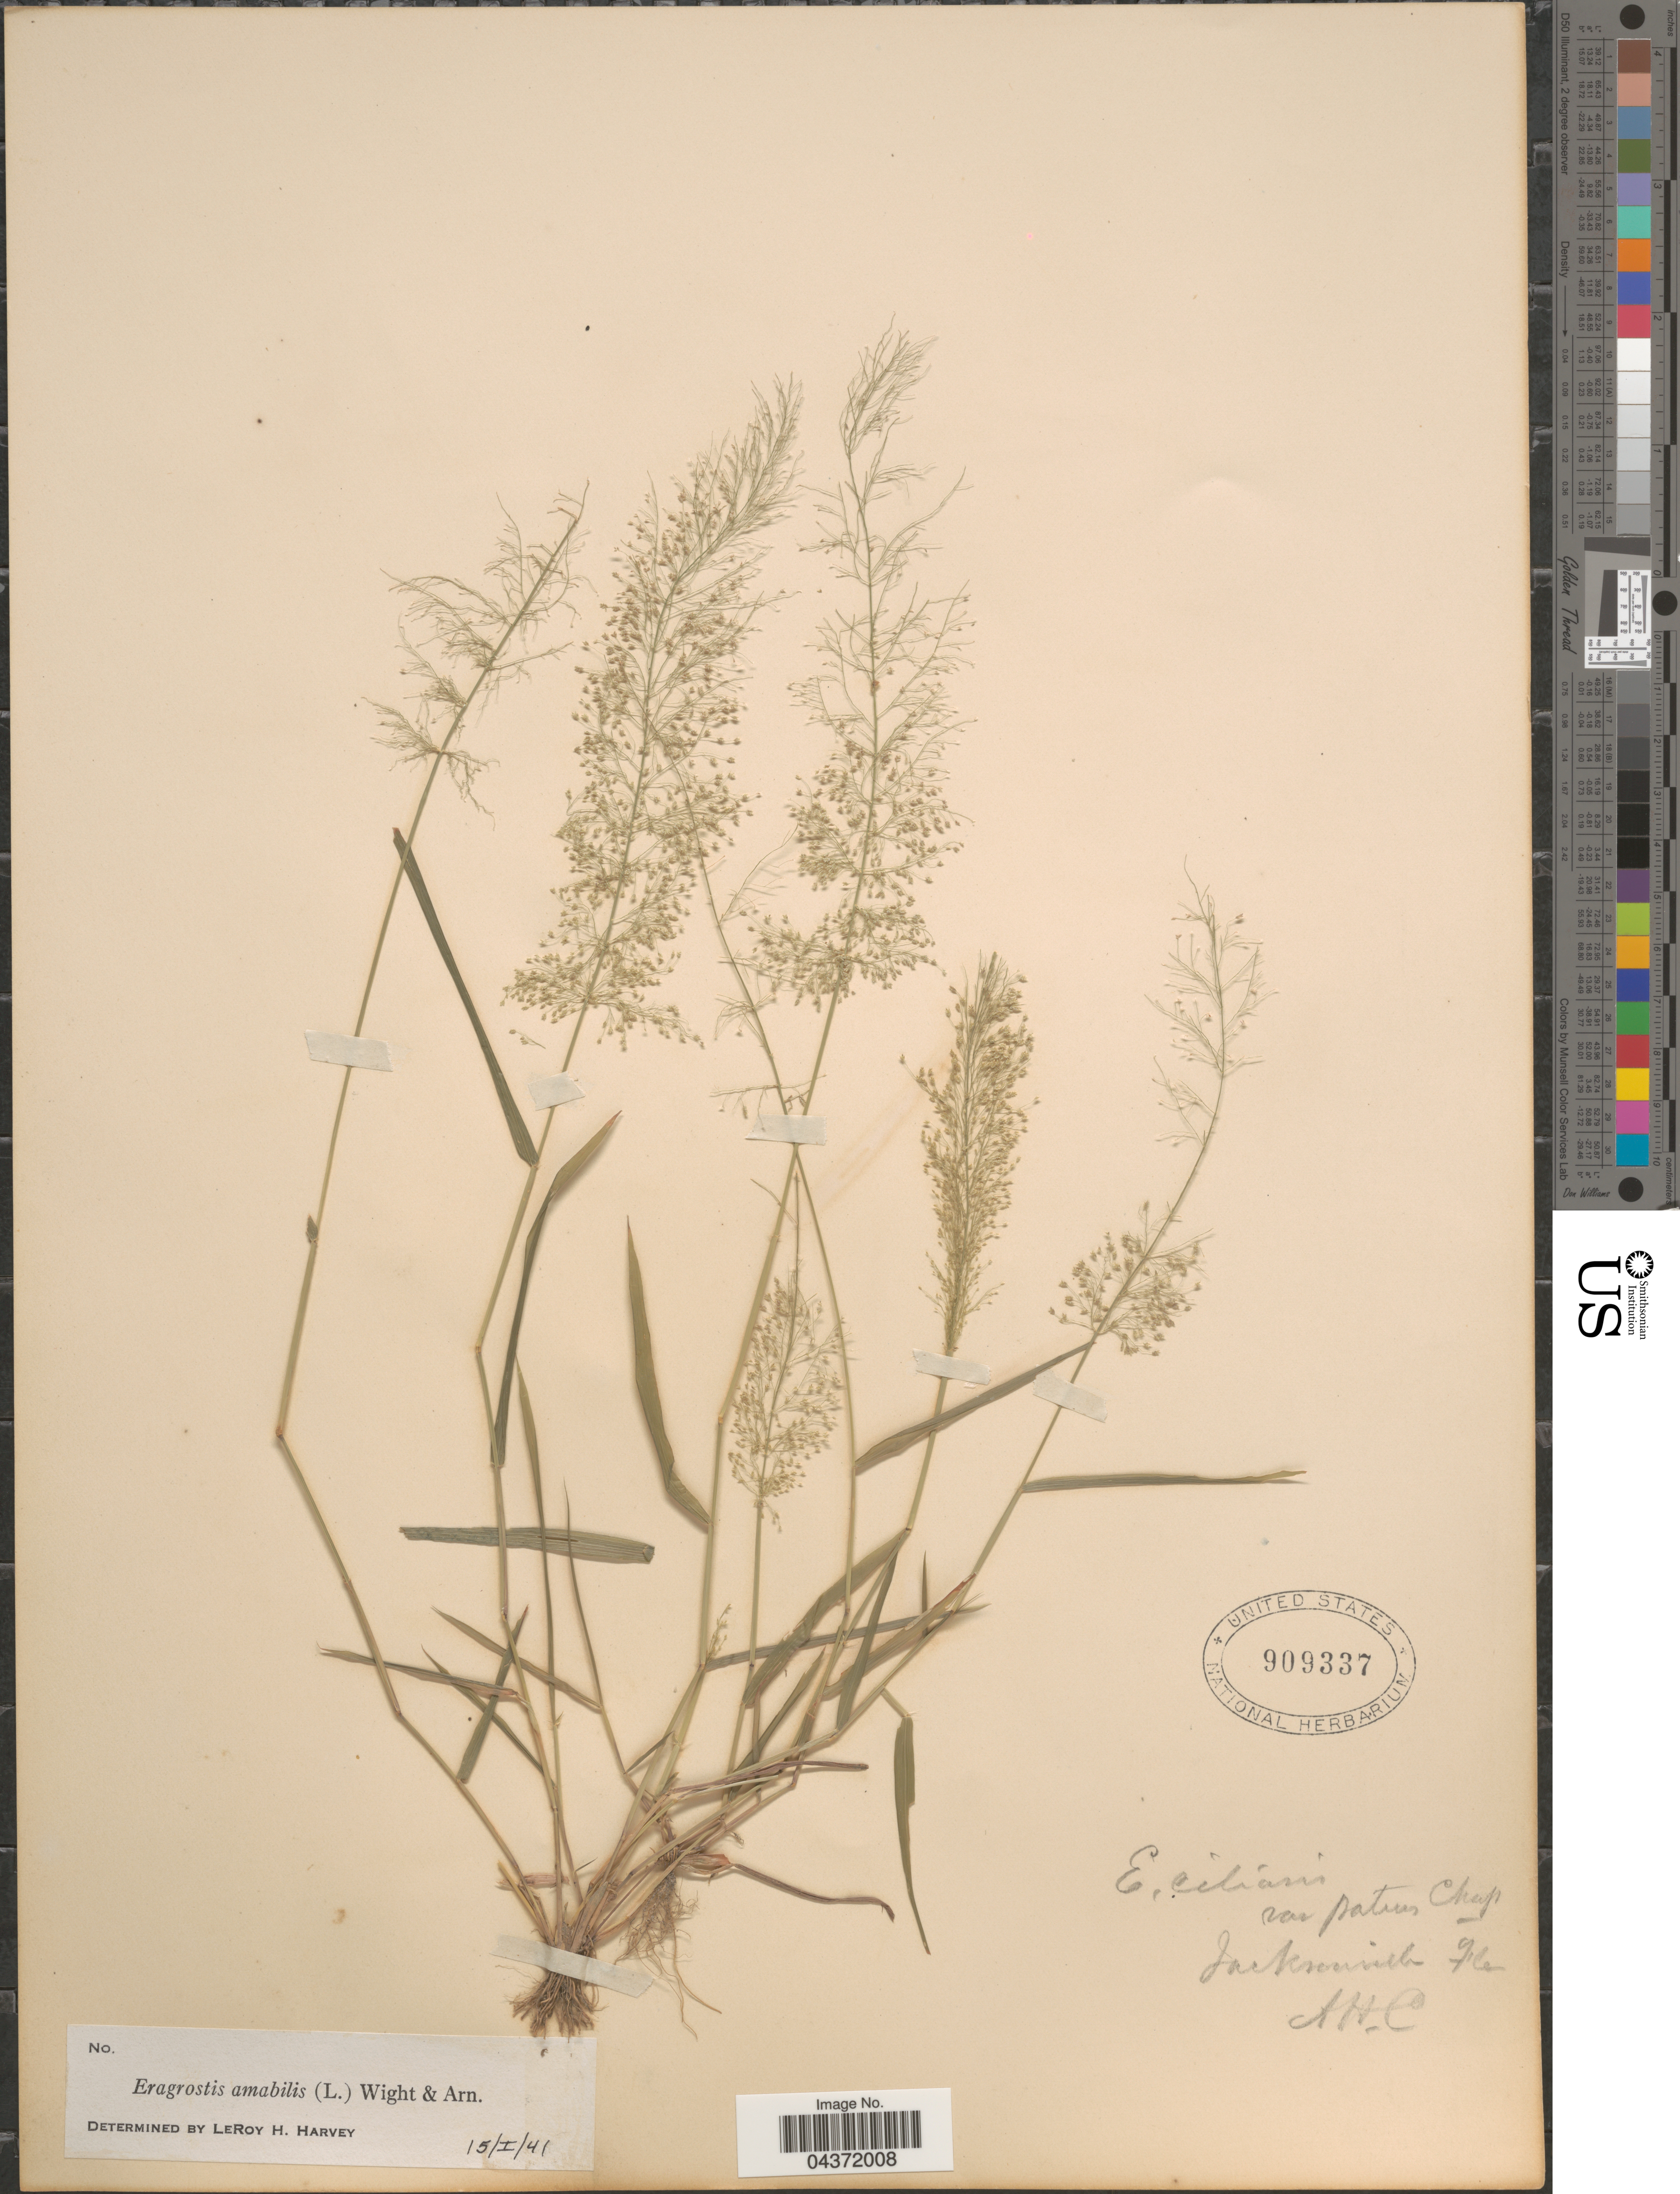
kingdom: Plantae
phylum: Tracheophyta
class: Liliopsida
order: Poales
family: Poaceae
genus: Eragrostis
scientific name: Eragrostis tenella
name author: (L.) P. Beauv. ex Roem. & Schult.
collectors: A. H. C.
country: United States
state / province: Florida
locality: Jacksonville.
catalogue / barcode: US 909337